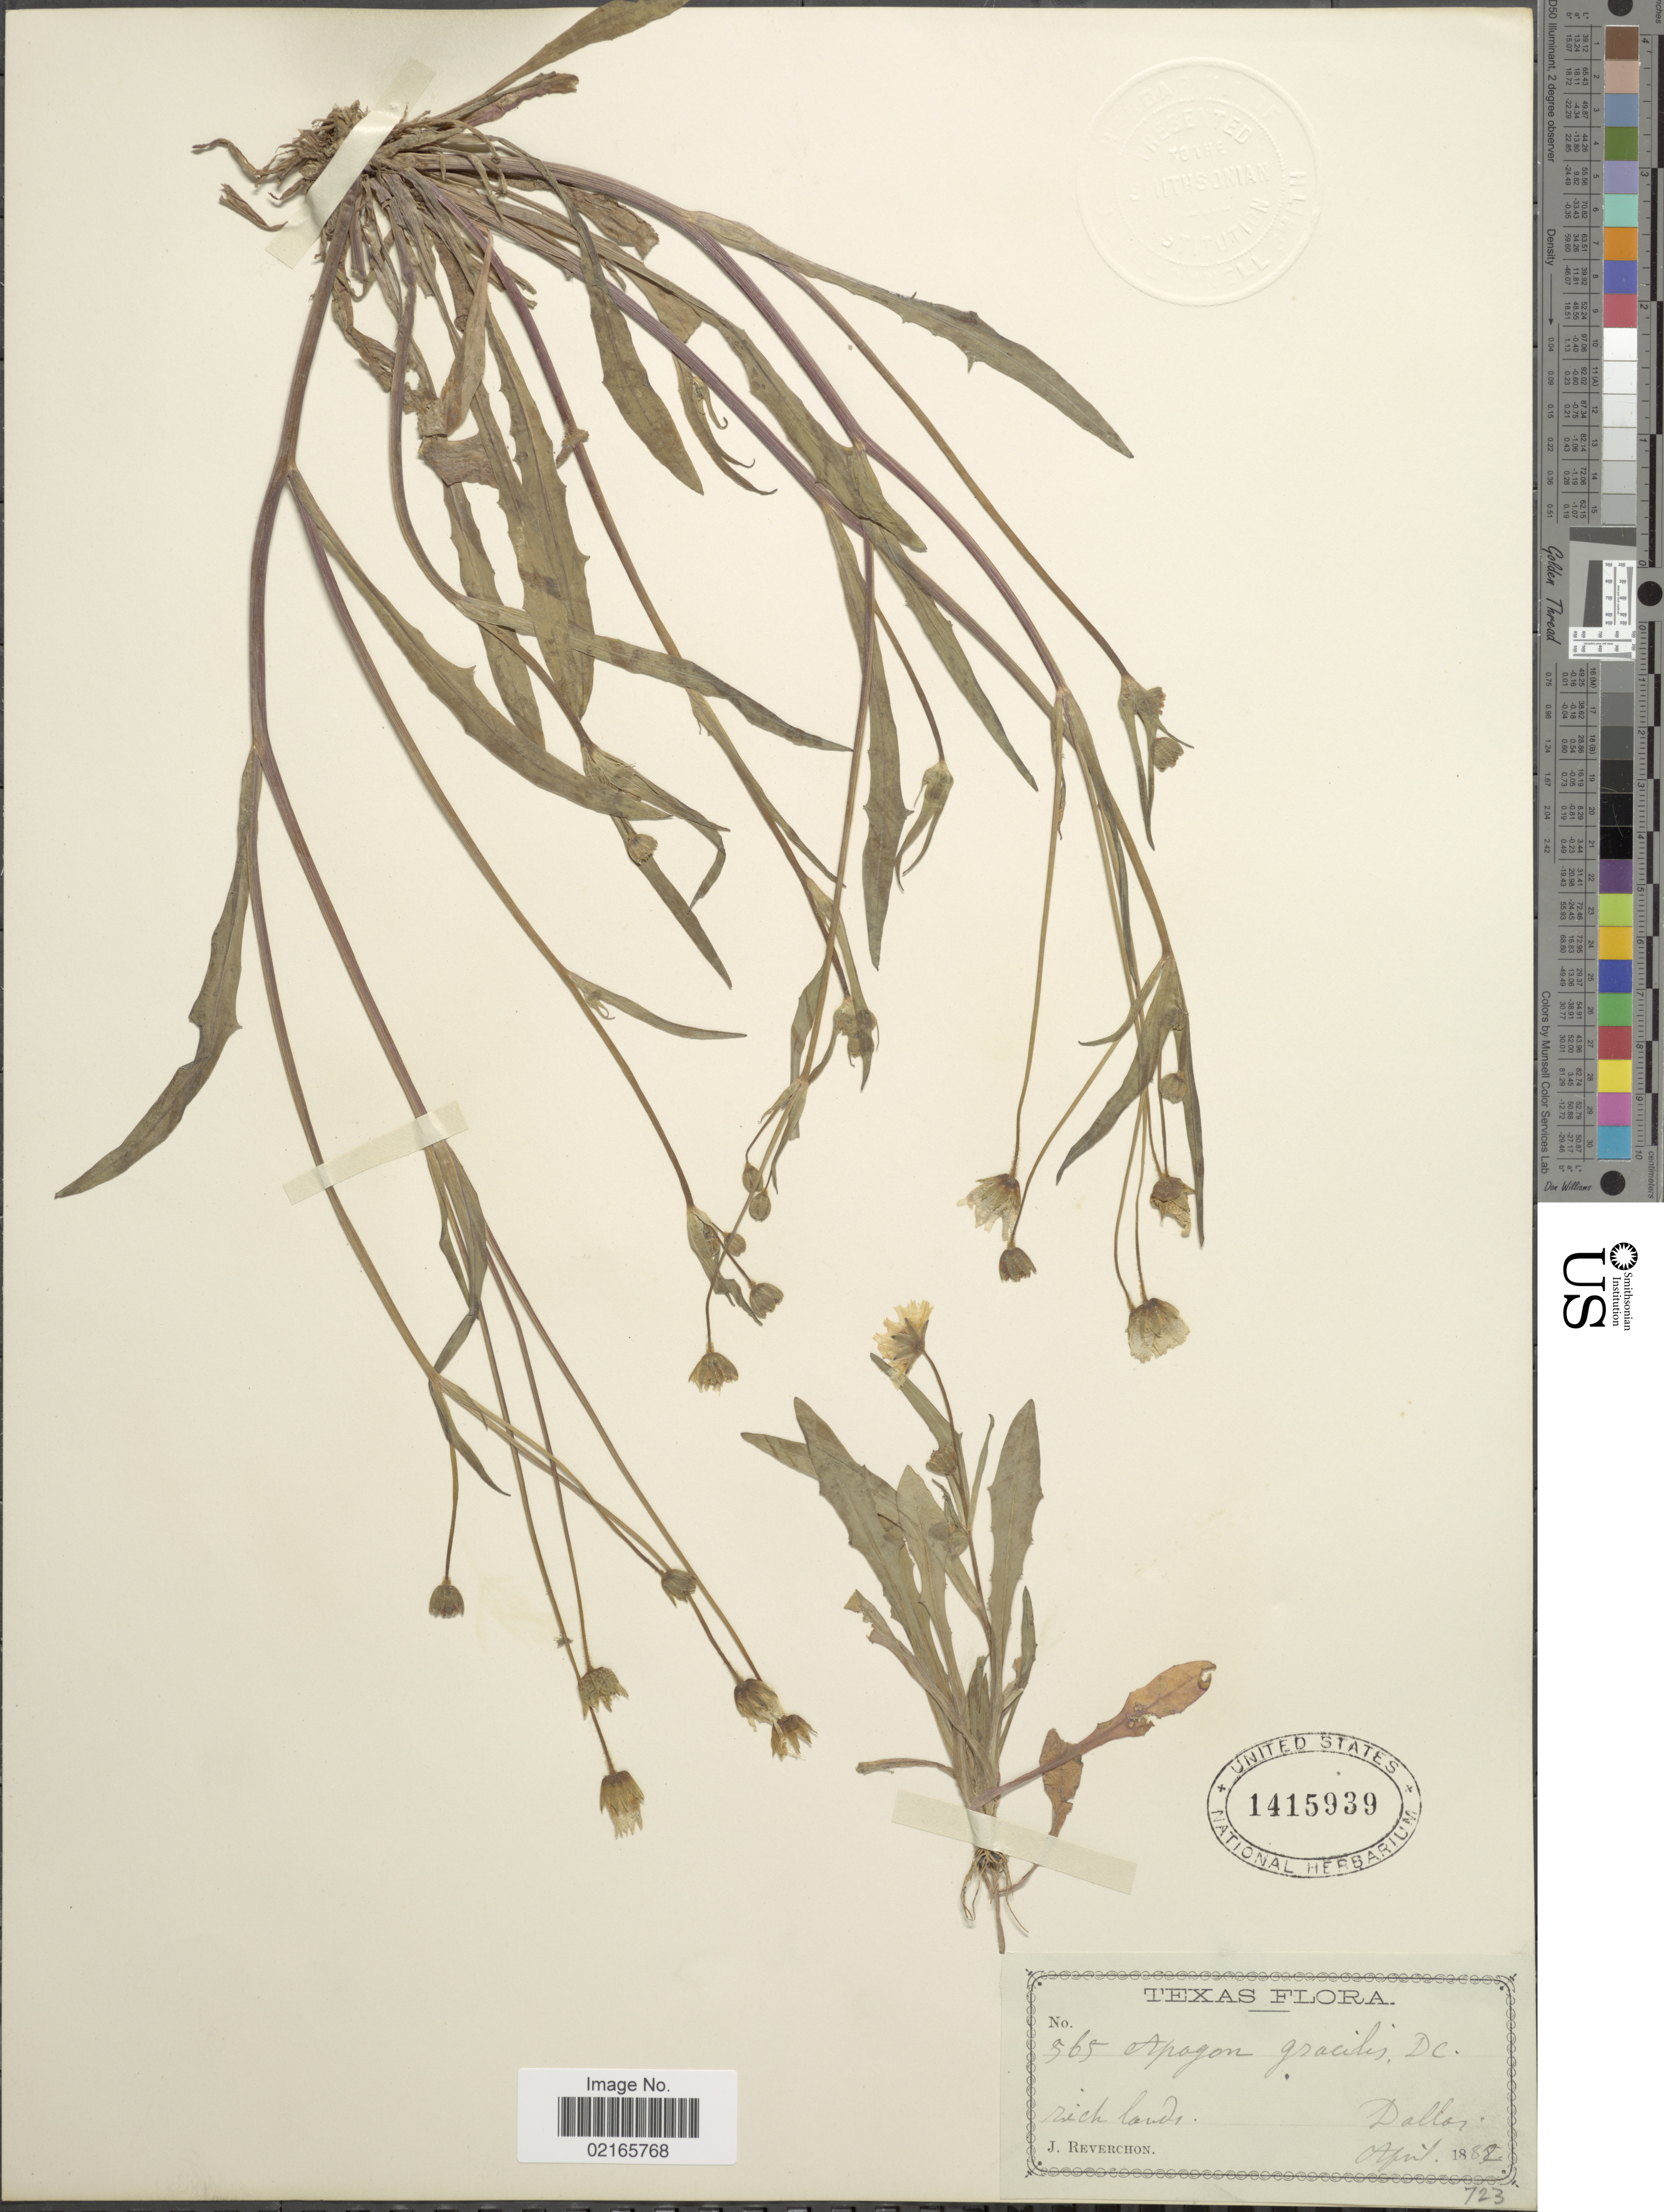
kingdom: Plantae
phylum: Tracheophyta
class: Magnoliopsida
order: Asterales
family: Asteraceae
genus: Krigia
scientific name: Krigia cespitosa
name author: (Raf.) K.L. Chambers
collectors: J. Reverchon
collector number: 565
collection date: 1882-04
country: United States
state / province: Texas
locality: Rich lands, Dallas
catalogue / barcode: US 1415939